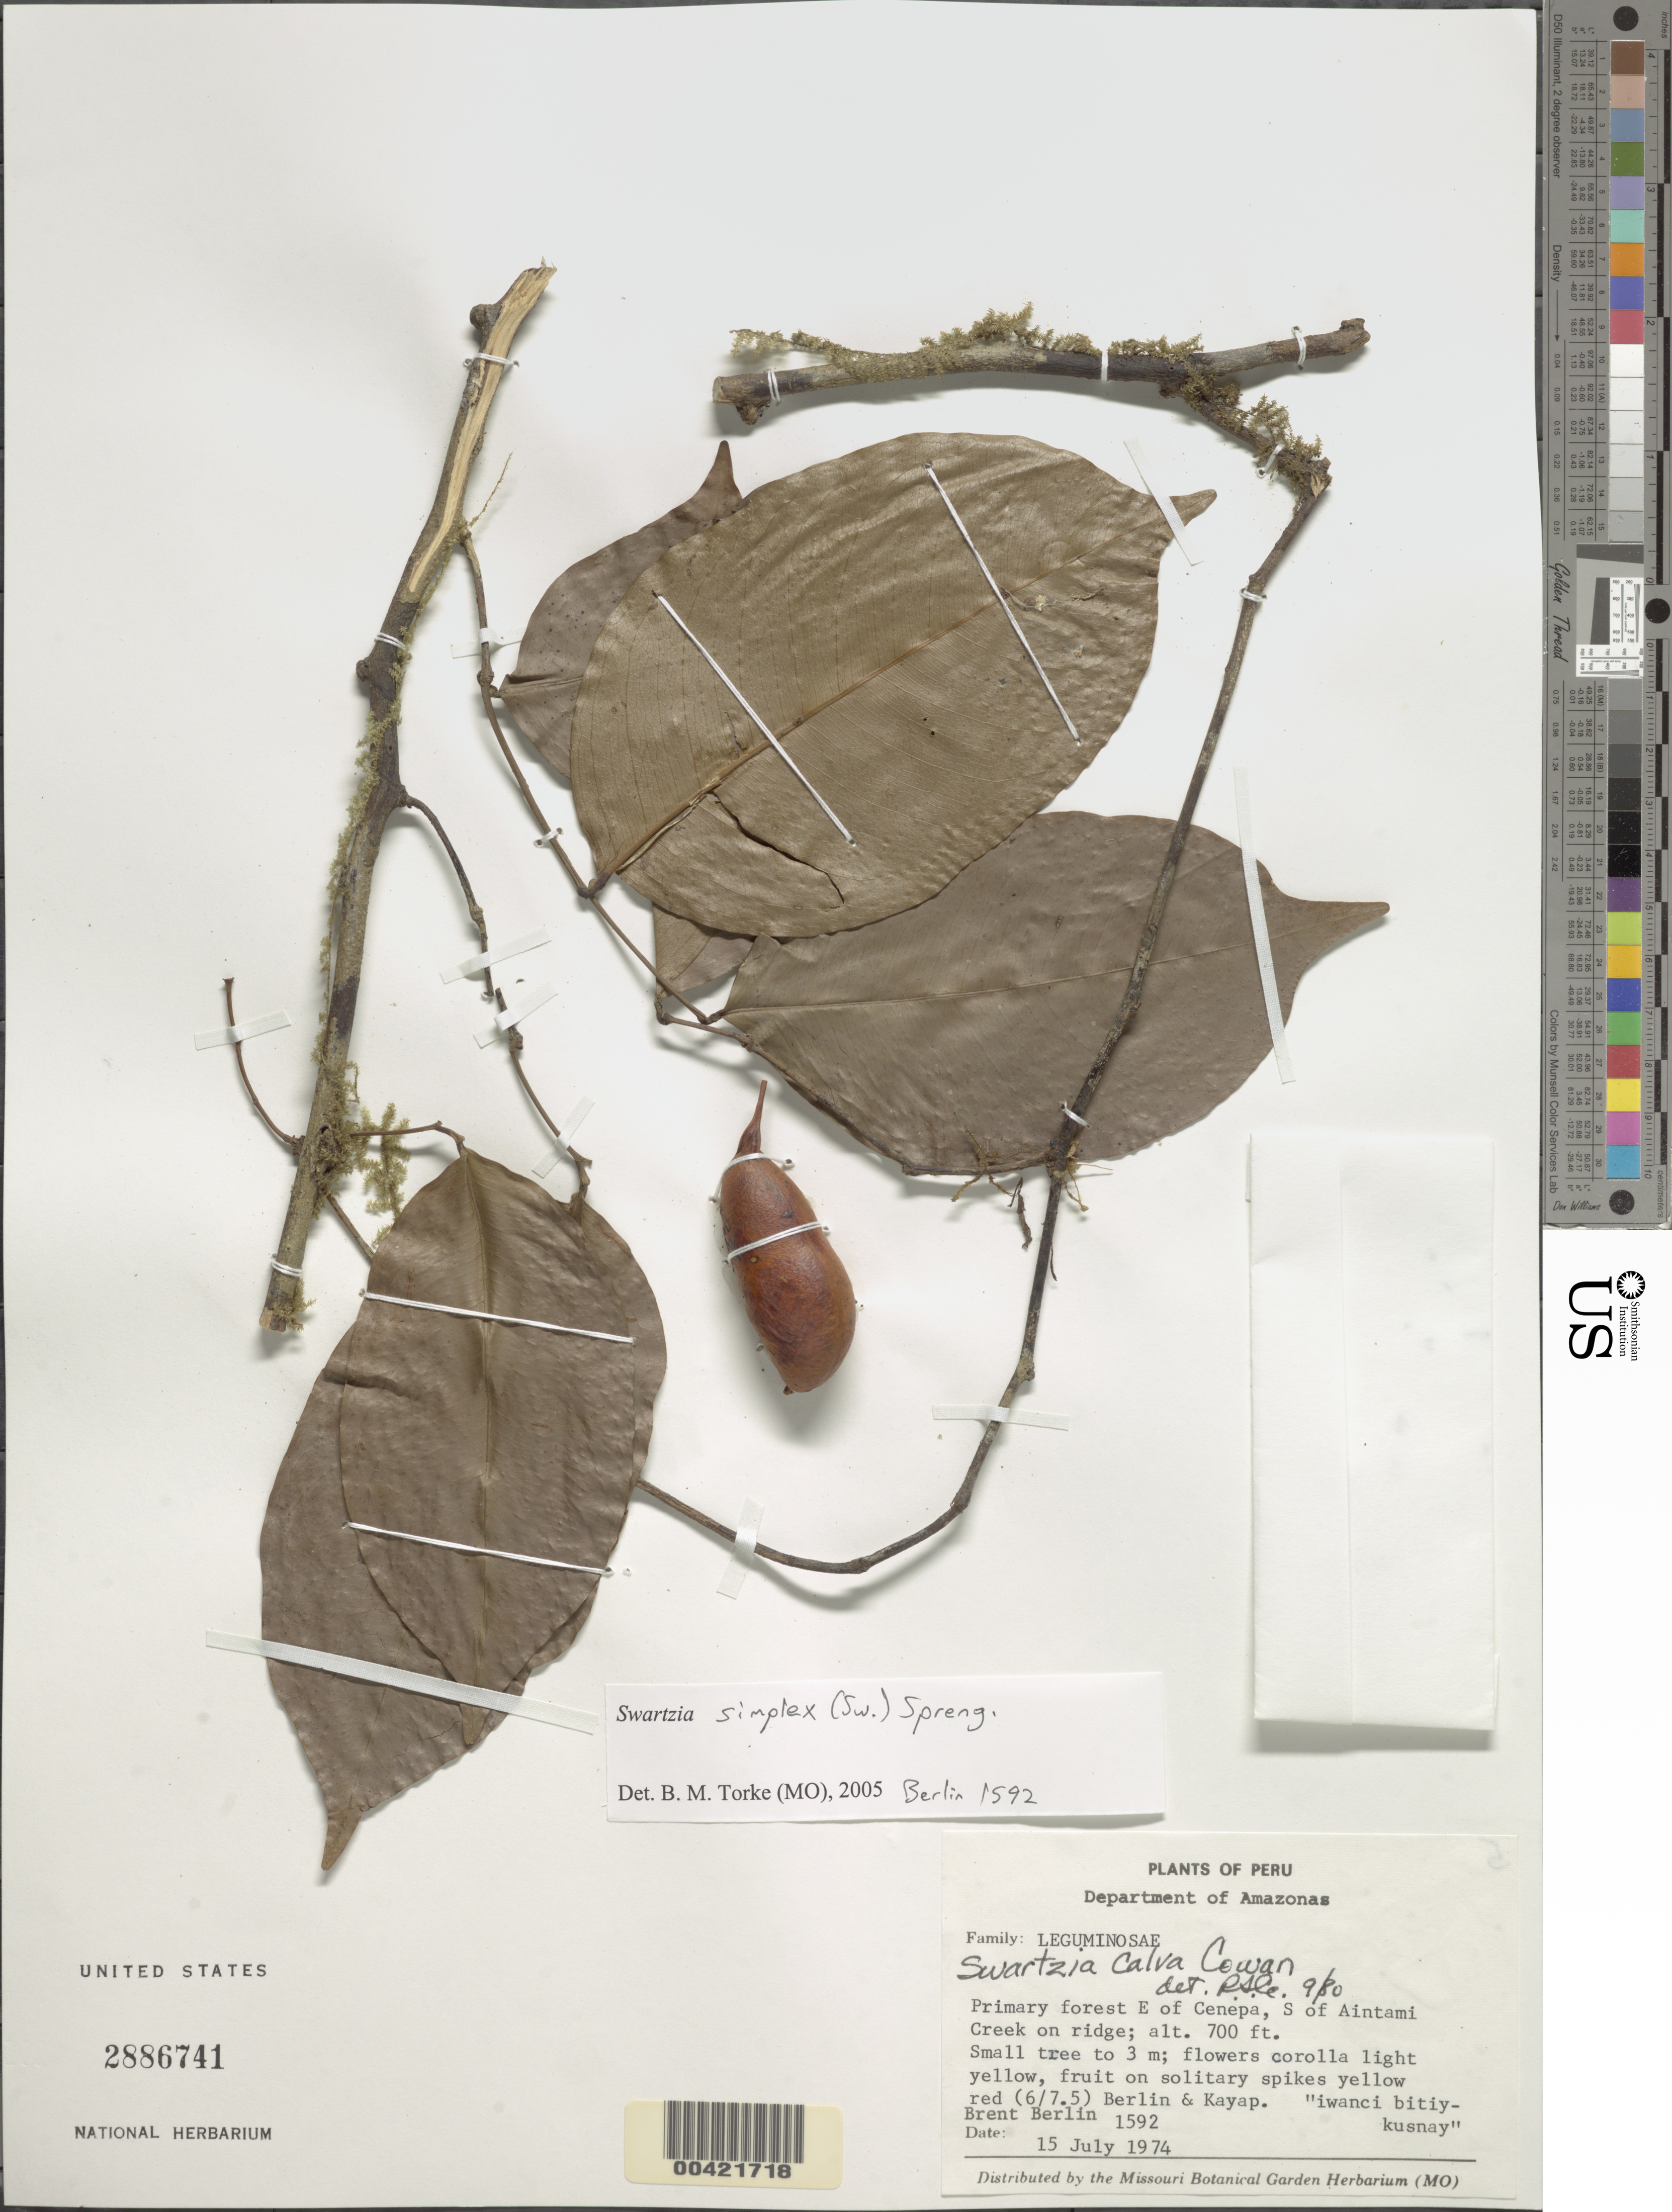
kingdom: Plantae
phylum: Tracheophyta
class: Magnoliopsida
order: Fabales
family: Fabaceae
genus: Swartzia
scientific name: Swartzia simplex var. ochnacea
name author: (DC.) R.S. Cowan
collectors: B. Berlin & R. Kayap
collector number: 1592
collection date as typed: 15 Jul 1974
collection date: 1974-07-15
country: Peru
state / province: Amazonas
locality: E of Cenepa, S of Aintami Creek on ridge.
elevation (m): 213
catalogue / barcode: US 2886741